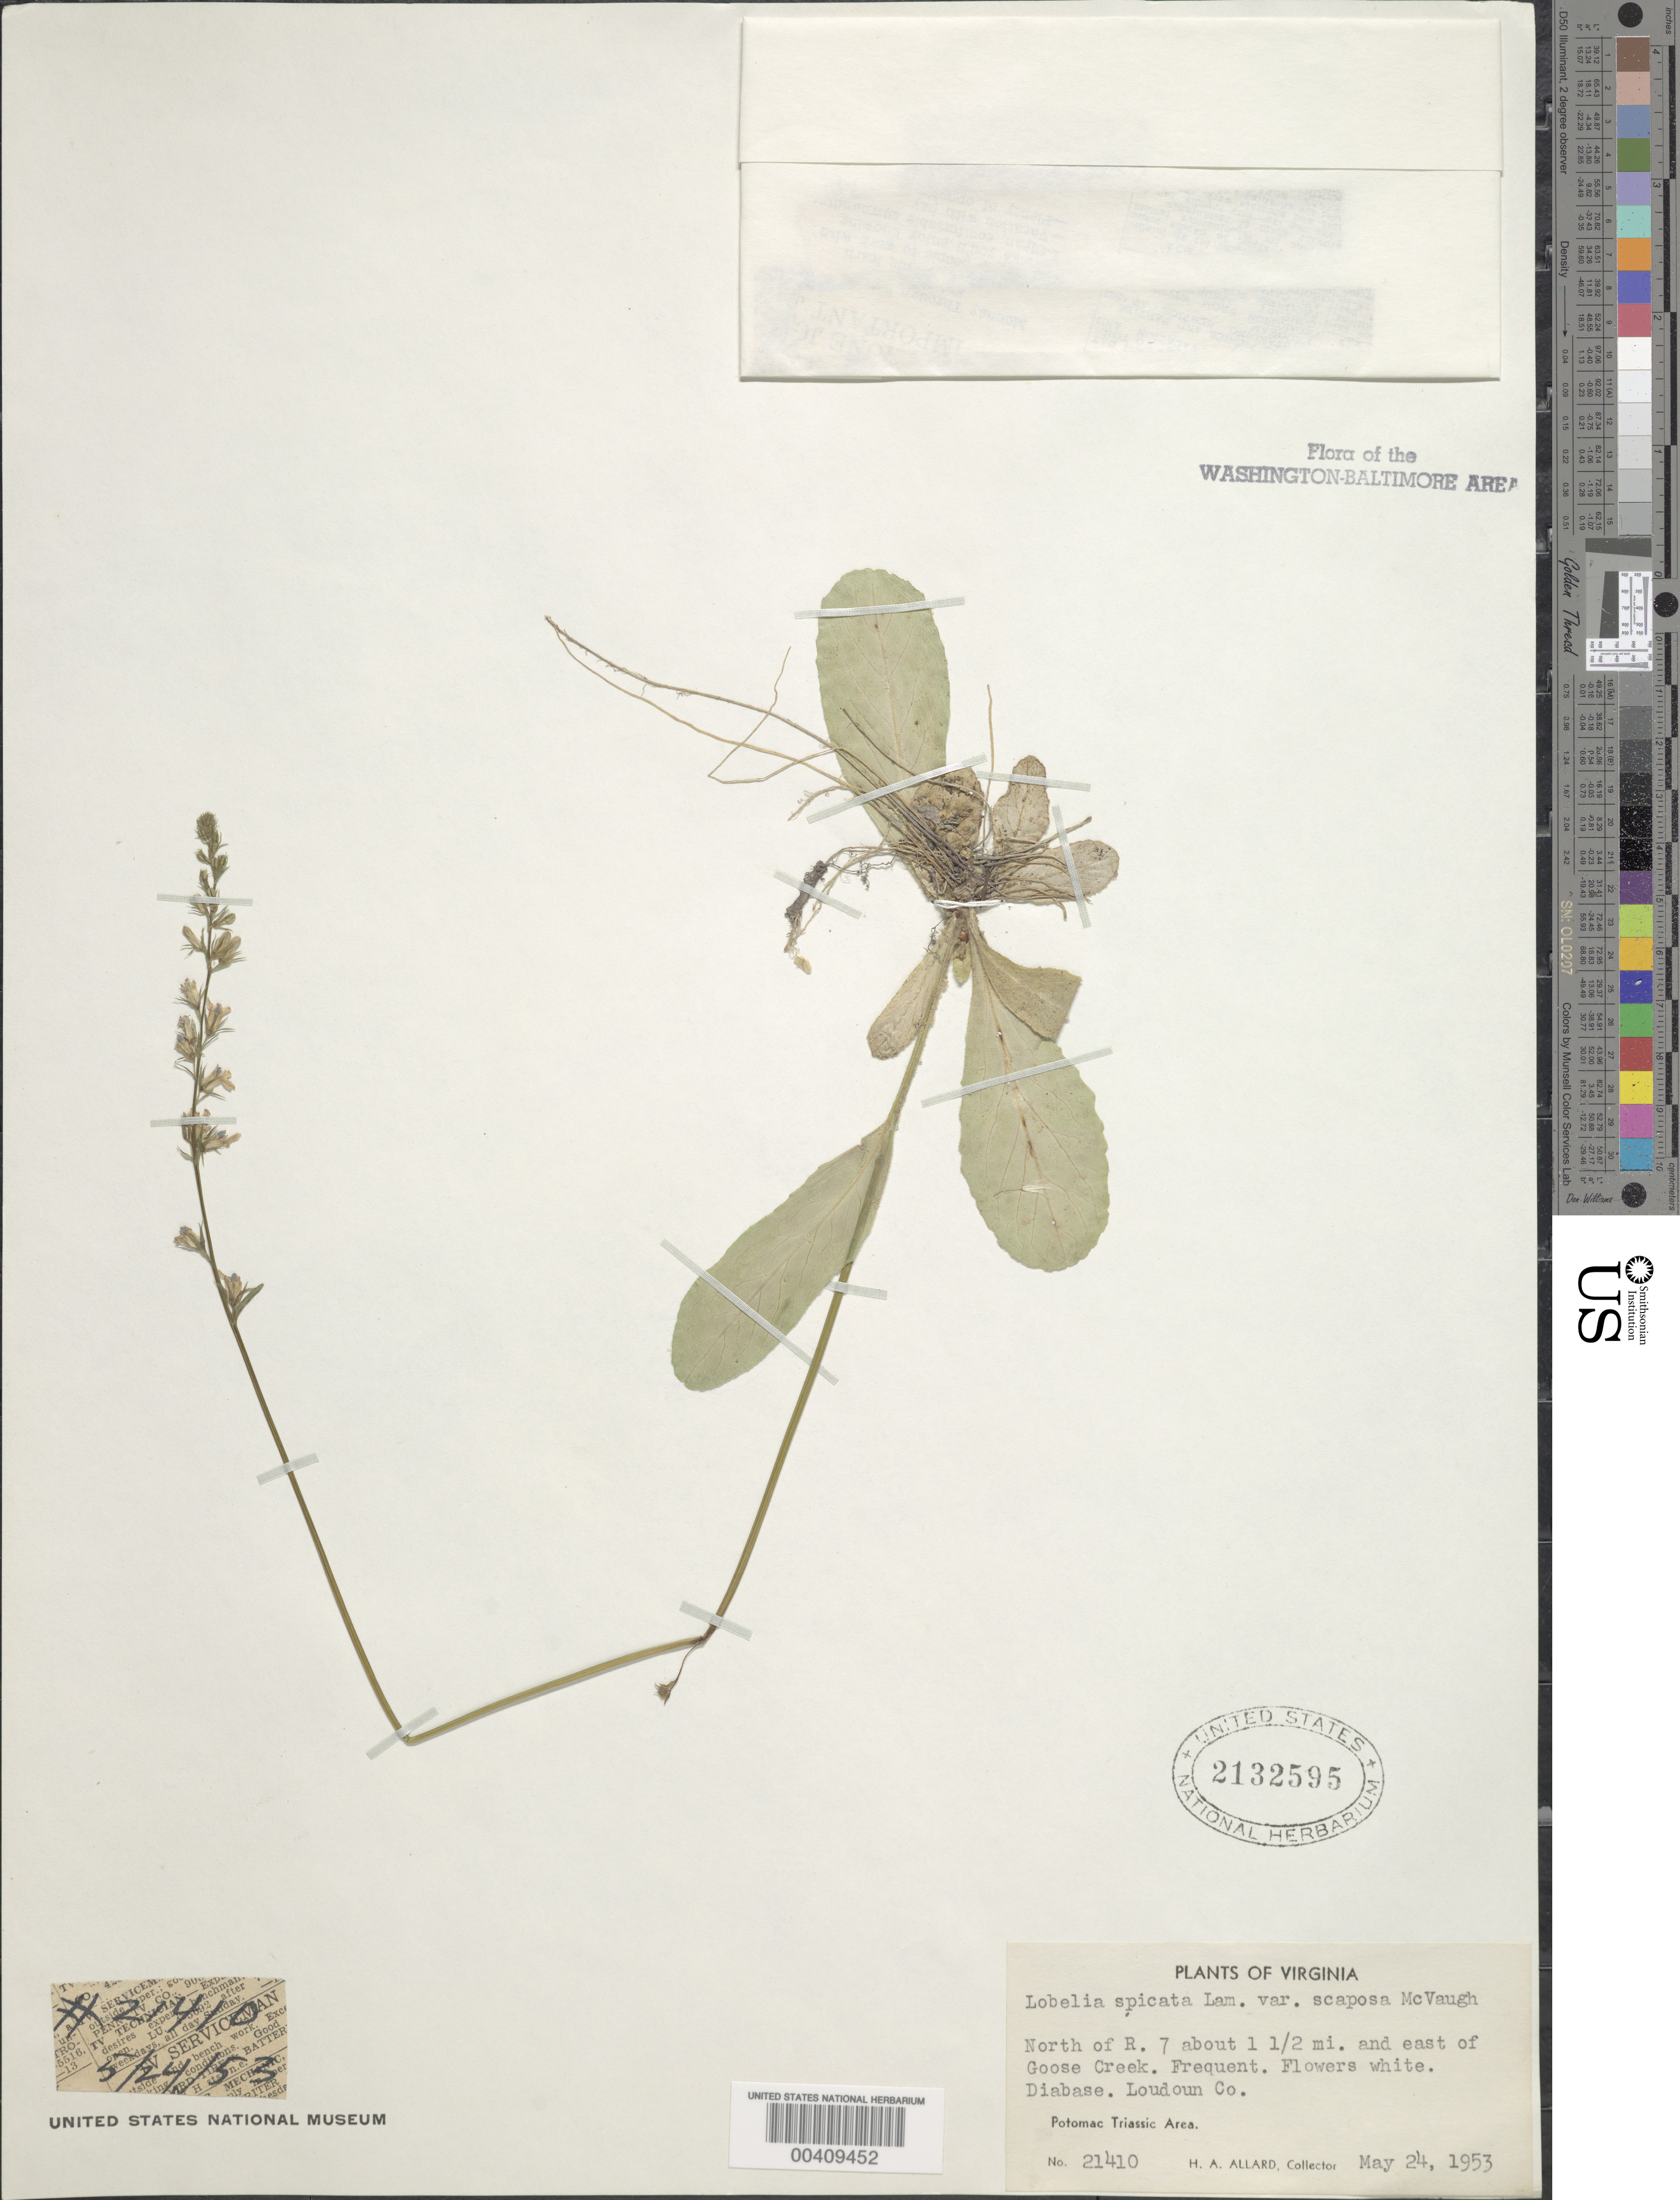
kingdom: Plantae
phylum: Tracheophyta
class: Magnoliopsida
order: Asterales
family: Campanulaceae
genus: Lobelia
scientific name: Lobelia spicata var. scaposa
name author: McVaugh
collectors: H. A. Allard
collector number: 21410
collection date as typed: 24 May 1953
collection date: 1953-05-24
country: United States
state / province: Virginia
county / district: Loudoun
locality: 1 1/2 mi. north of Rte 7 and east of Goose Creek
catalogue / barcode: US 2132595